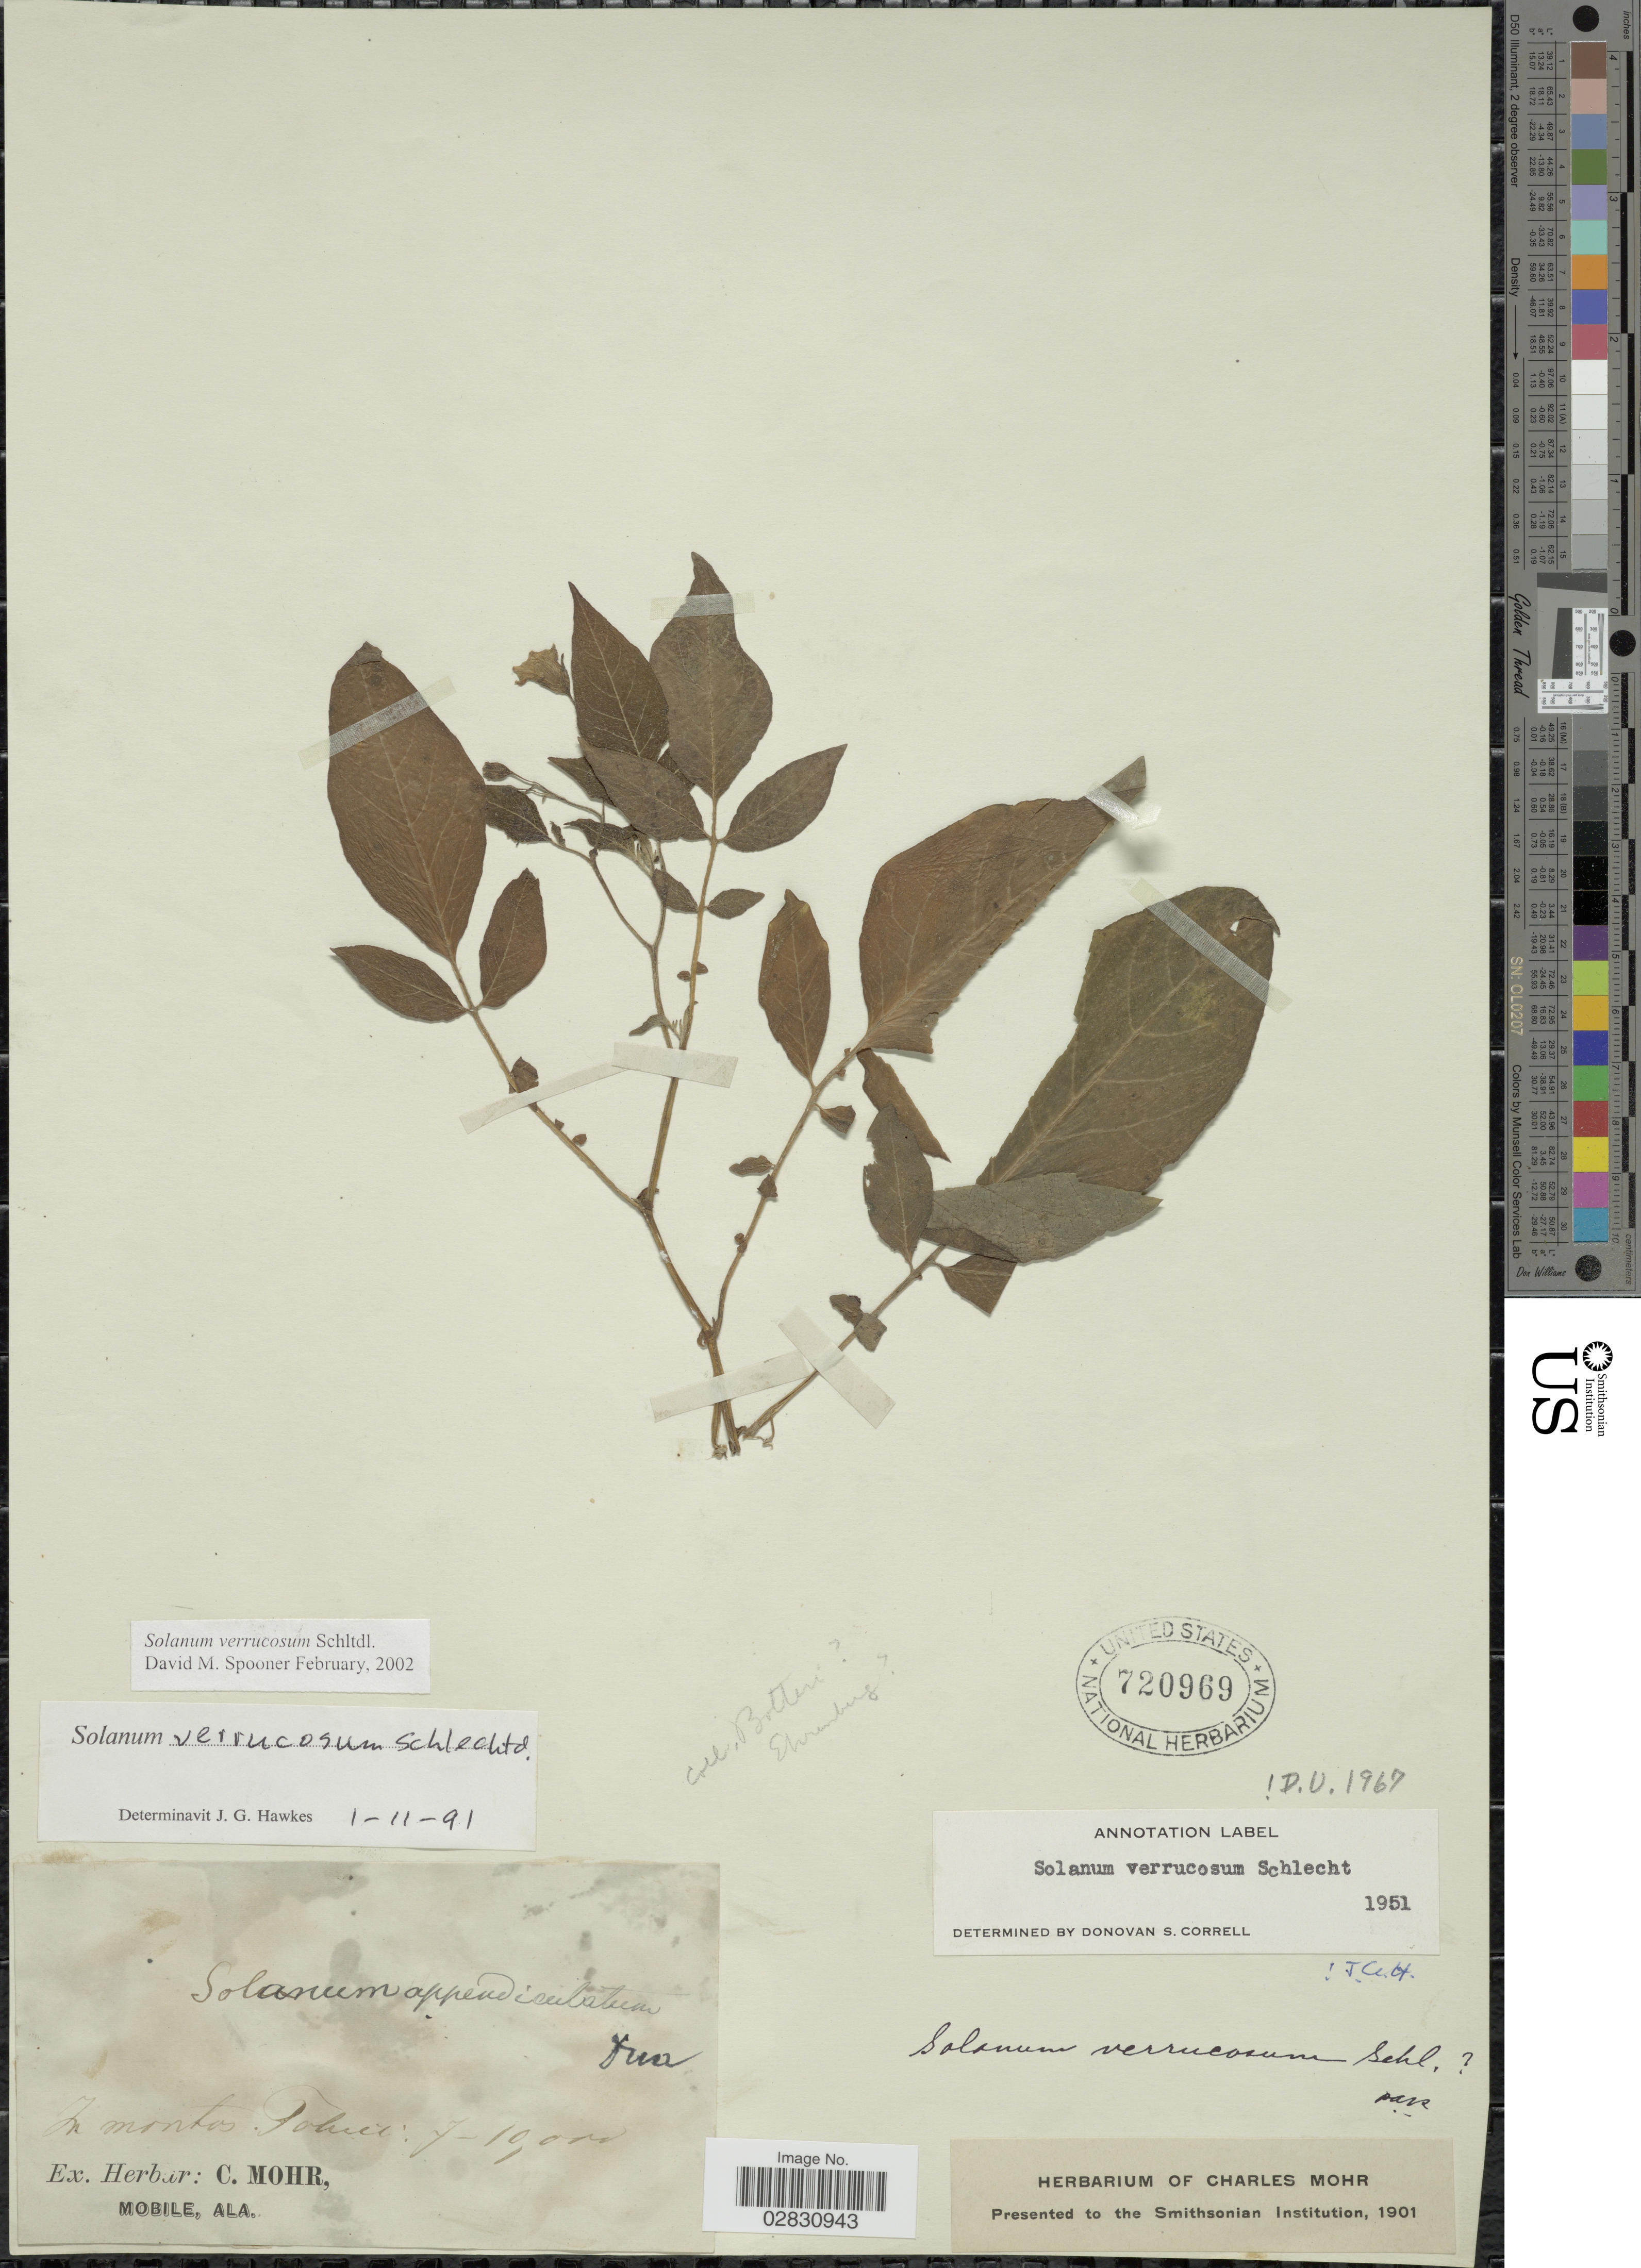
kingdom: Plantae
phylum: Tracheophyta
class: Magnoliopsida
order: Solanales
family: Solanaceae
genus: Solanum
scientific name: Solanum verrucosum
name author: Schltdl.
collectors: ex herb. Charles Mohr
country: United States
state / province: Alabama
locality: In montis Tohit. [interpreted]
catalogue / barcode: US 720969